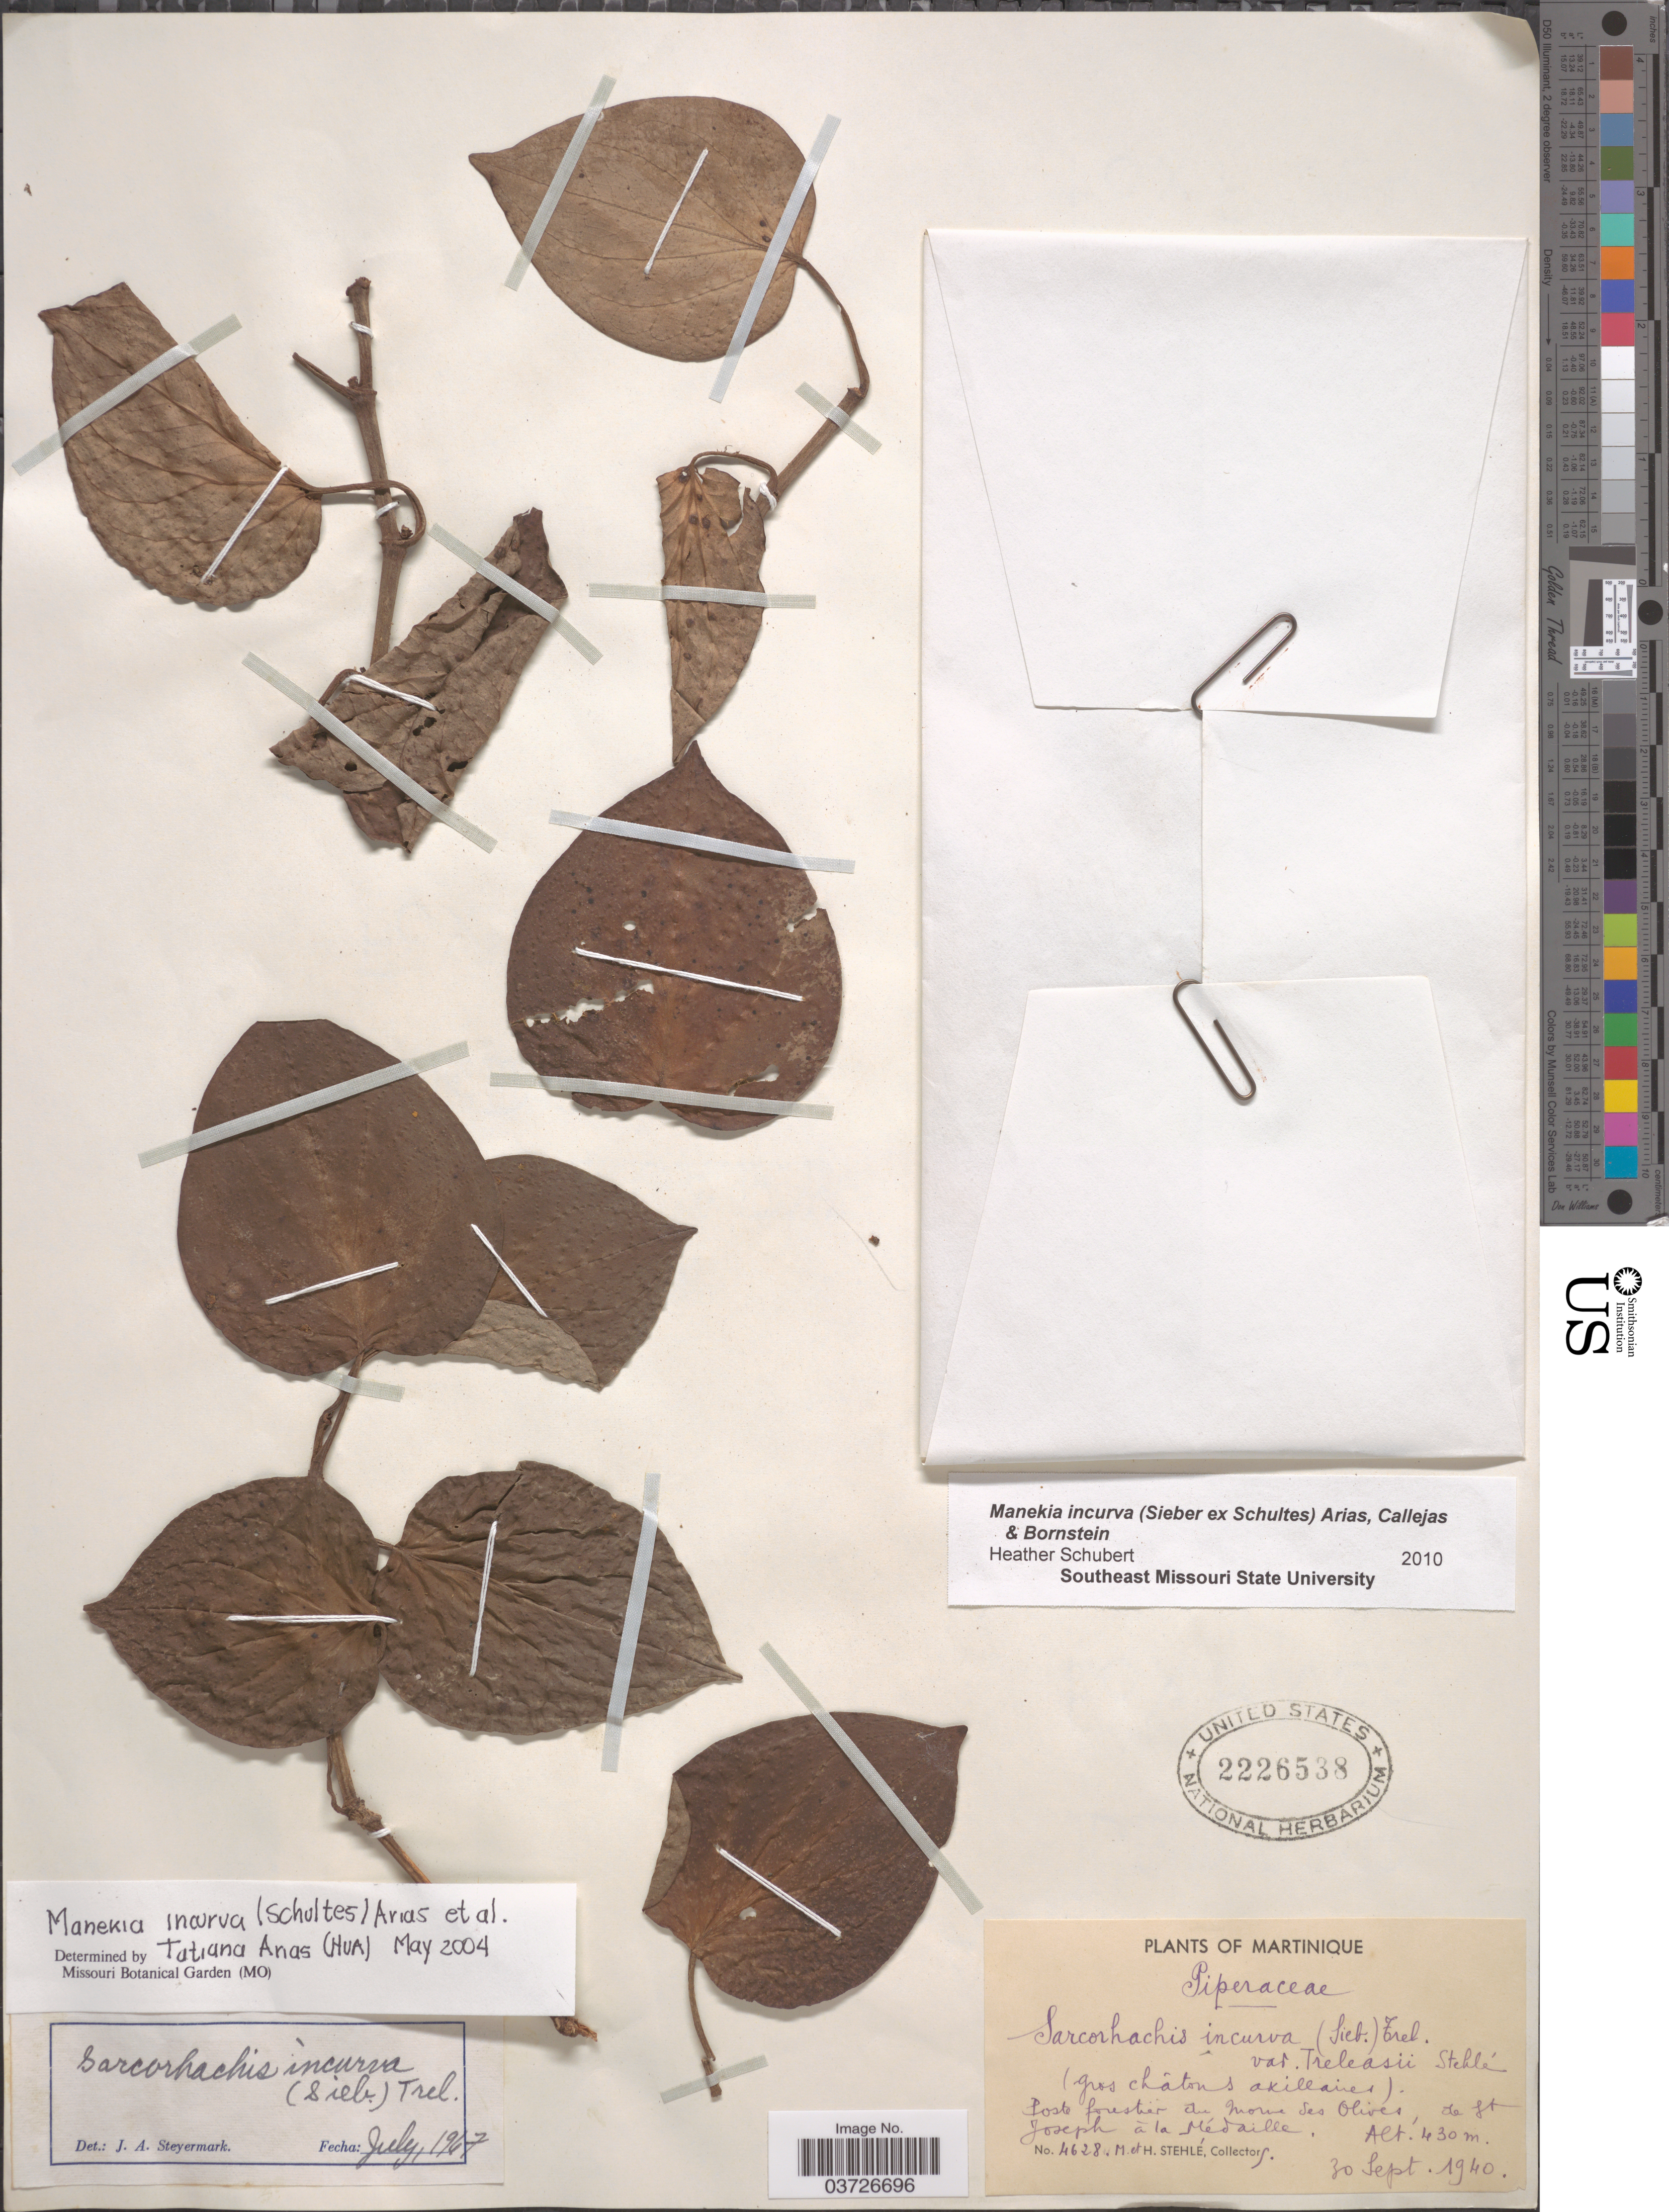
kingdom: Plantae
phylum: Tracheophyta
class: Magnoliopsida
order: Piperales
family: Piperaceae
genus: Manekia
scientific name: Manekia incurva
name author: (Sieber ex Schult.) T. Arias et al.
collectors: M. Stehlé & H. Stehlé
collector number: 4628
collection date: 1940-09-30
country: Martinique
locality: Poste forestier du Mone des Olives, de St Joseph á la Médaille.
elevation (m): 430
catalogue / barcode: US 2226538